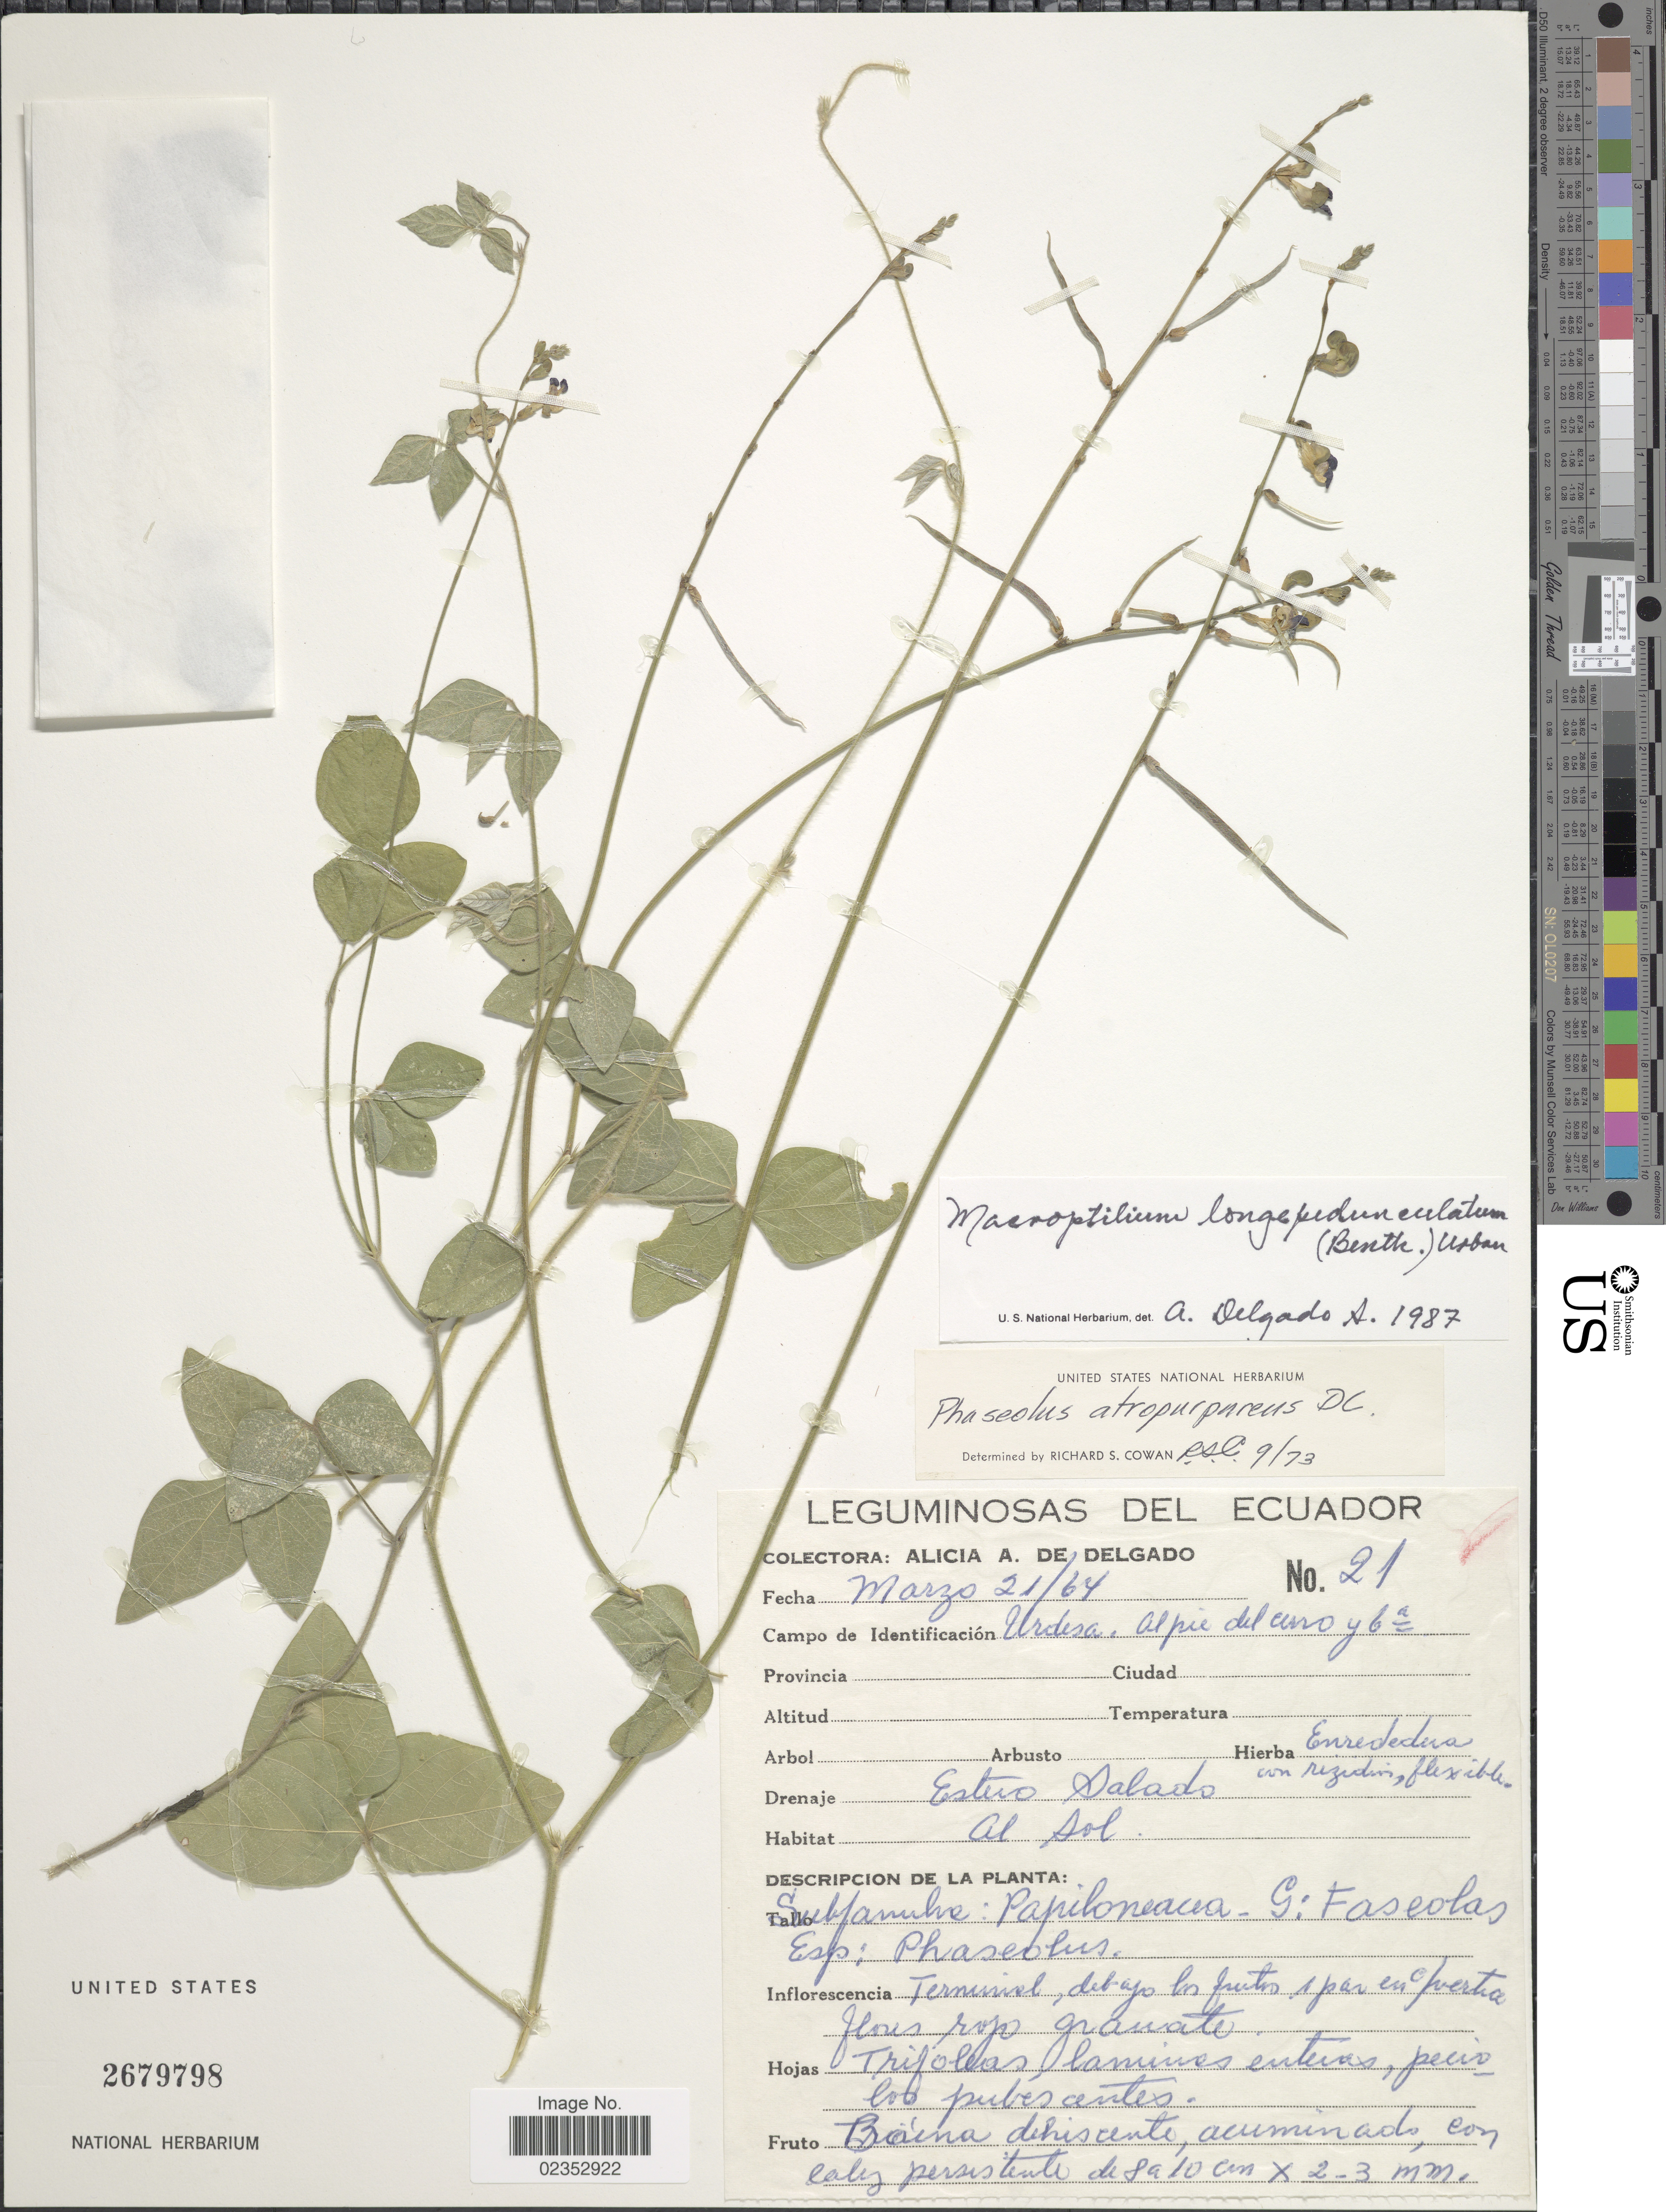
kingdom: Plantae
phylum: Tracheophyta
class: Magnoliopsida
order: Fabales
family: Fabaceae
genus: Macroptilium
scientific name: Macroptilium gracile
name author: (Poepp. ex Benth.) Urb.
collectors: A. A. Delgado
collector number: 21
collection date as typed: Transcribed d/m/y: 21/3/64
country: Ecuador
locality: Urdesa, Al pie del cerro y ba [interpreted]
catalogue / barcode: US 2679798